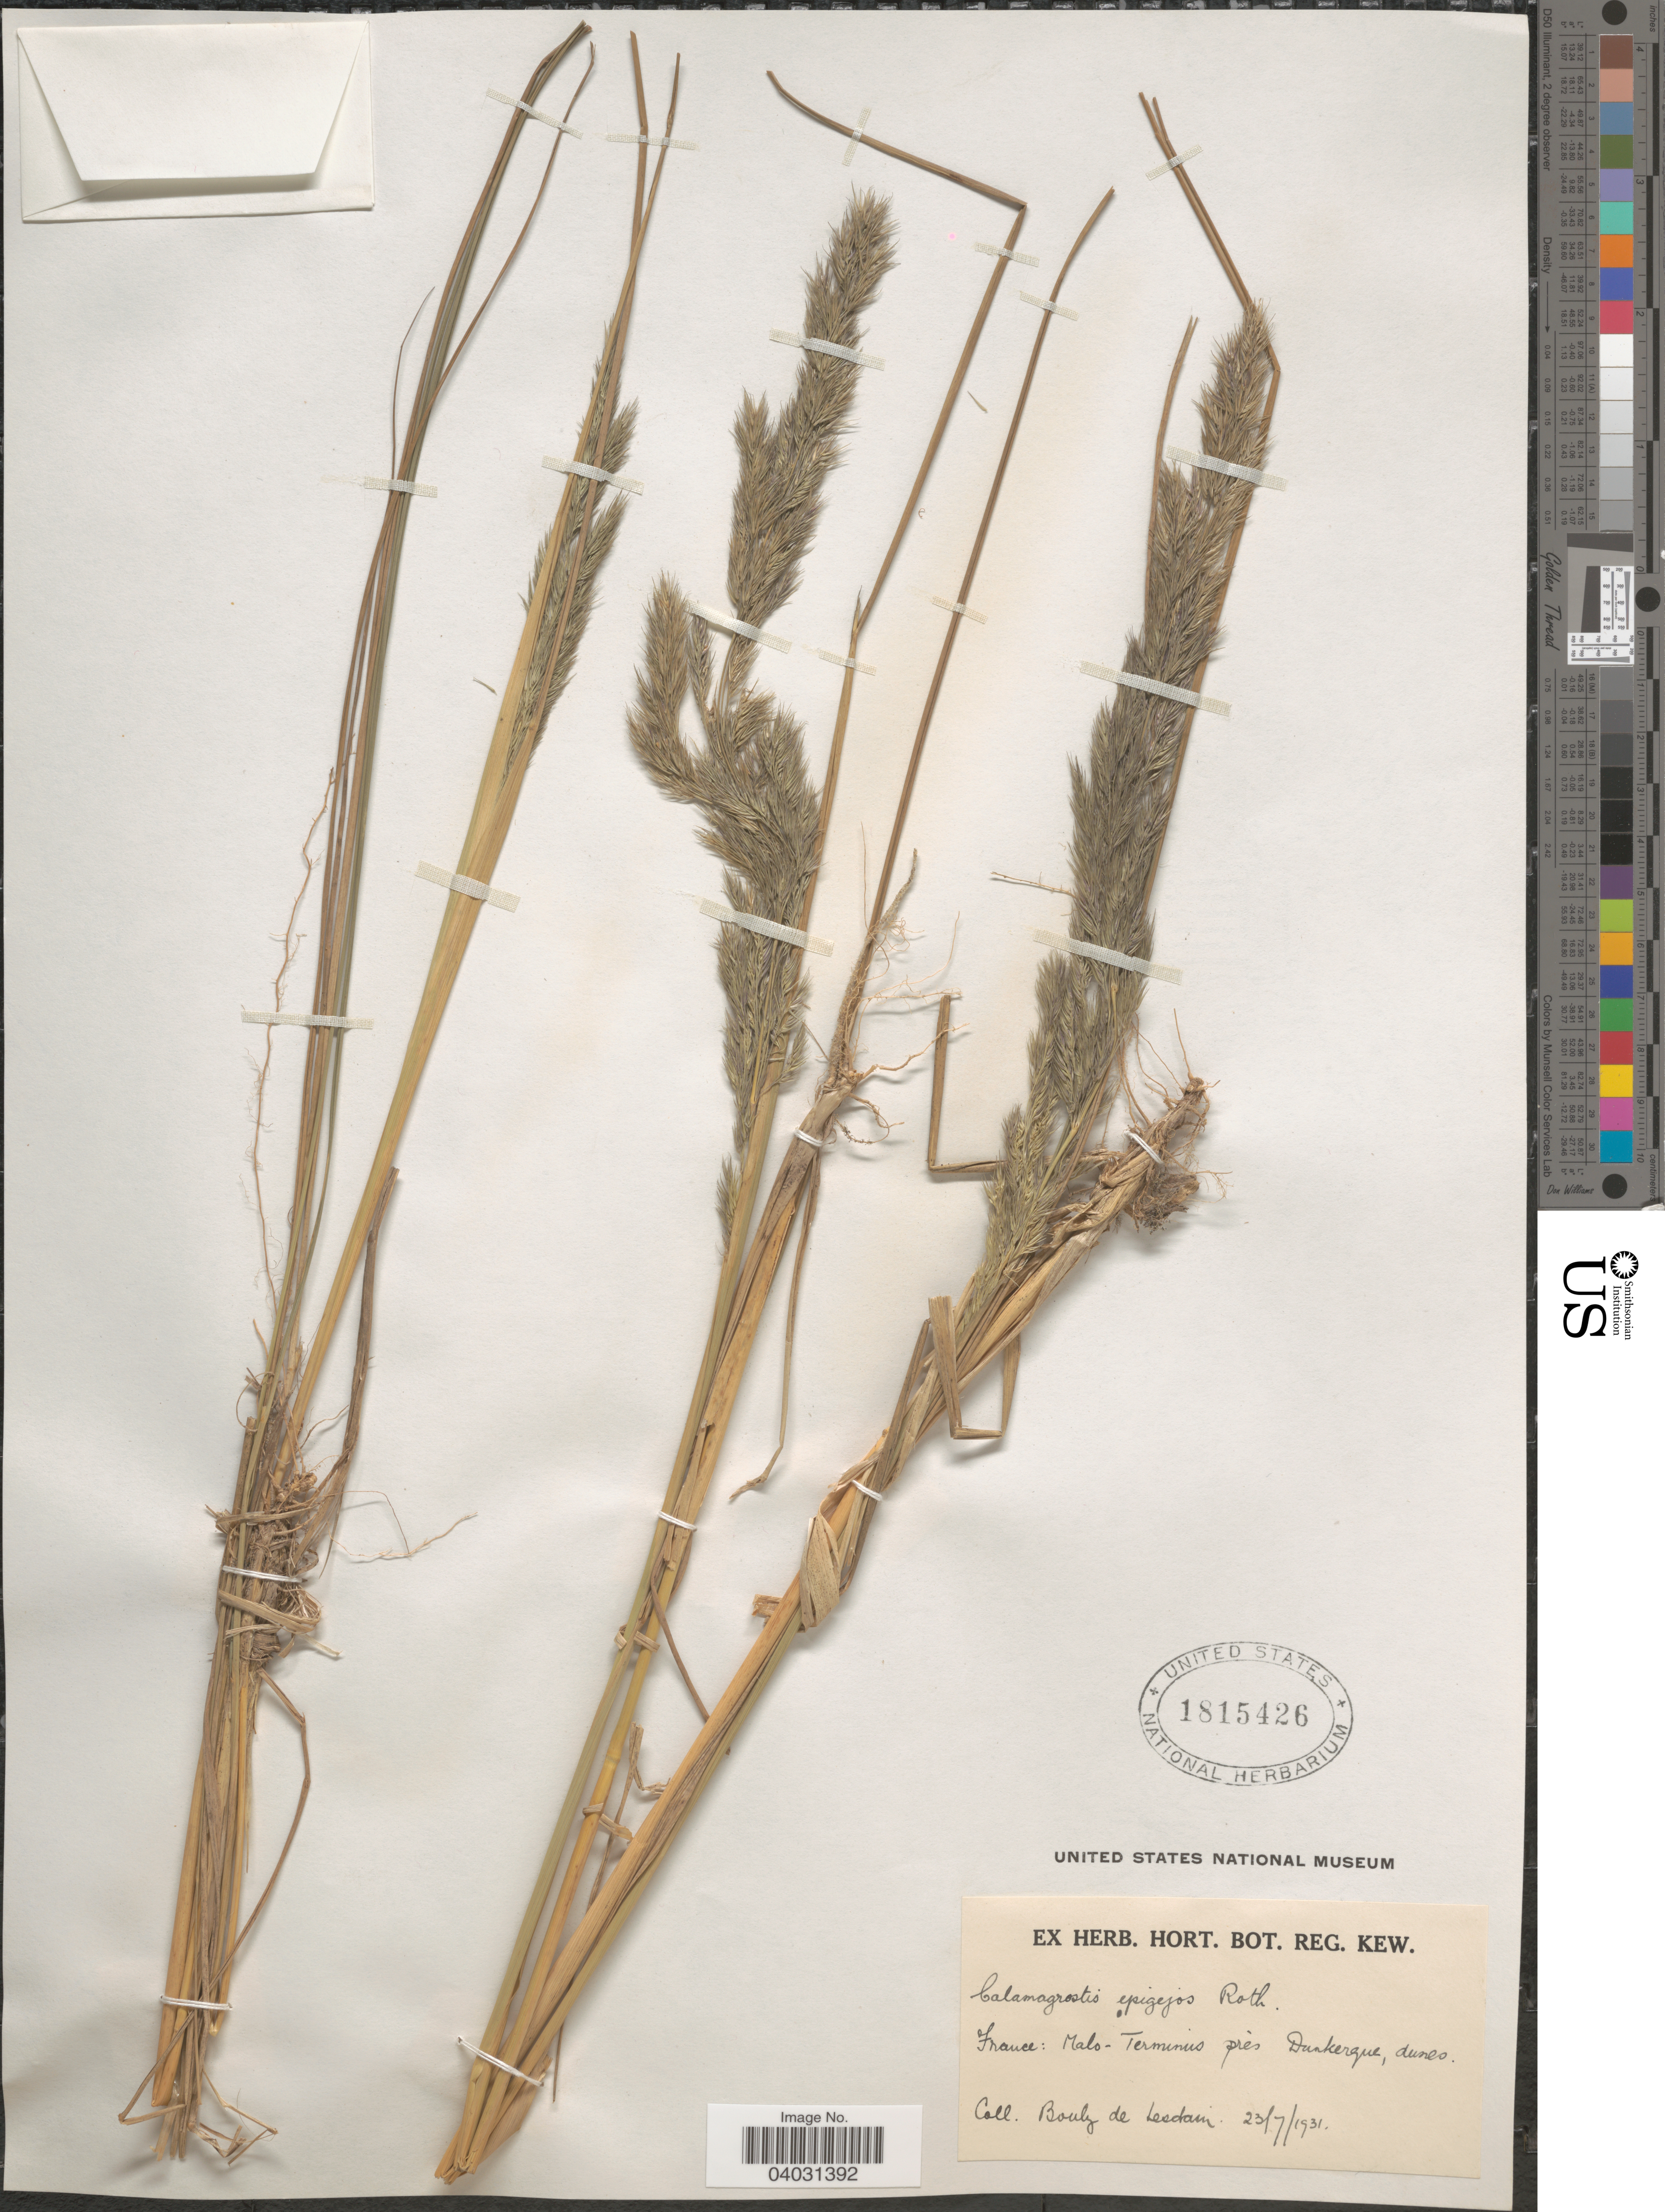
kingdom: Plantae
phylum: Tracheophyta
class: Liliopsida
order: Poales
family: Poaceae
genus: Calamagrostis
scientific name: Calamagrostis epigeios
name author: (L.) Roth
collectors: M. Bouly de Lesdain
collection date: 1931-07-23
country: France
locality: Malo-Terminus près Dunkerque, dunes.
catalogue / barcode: US 1815426